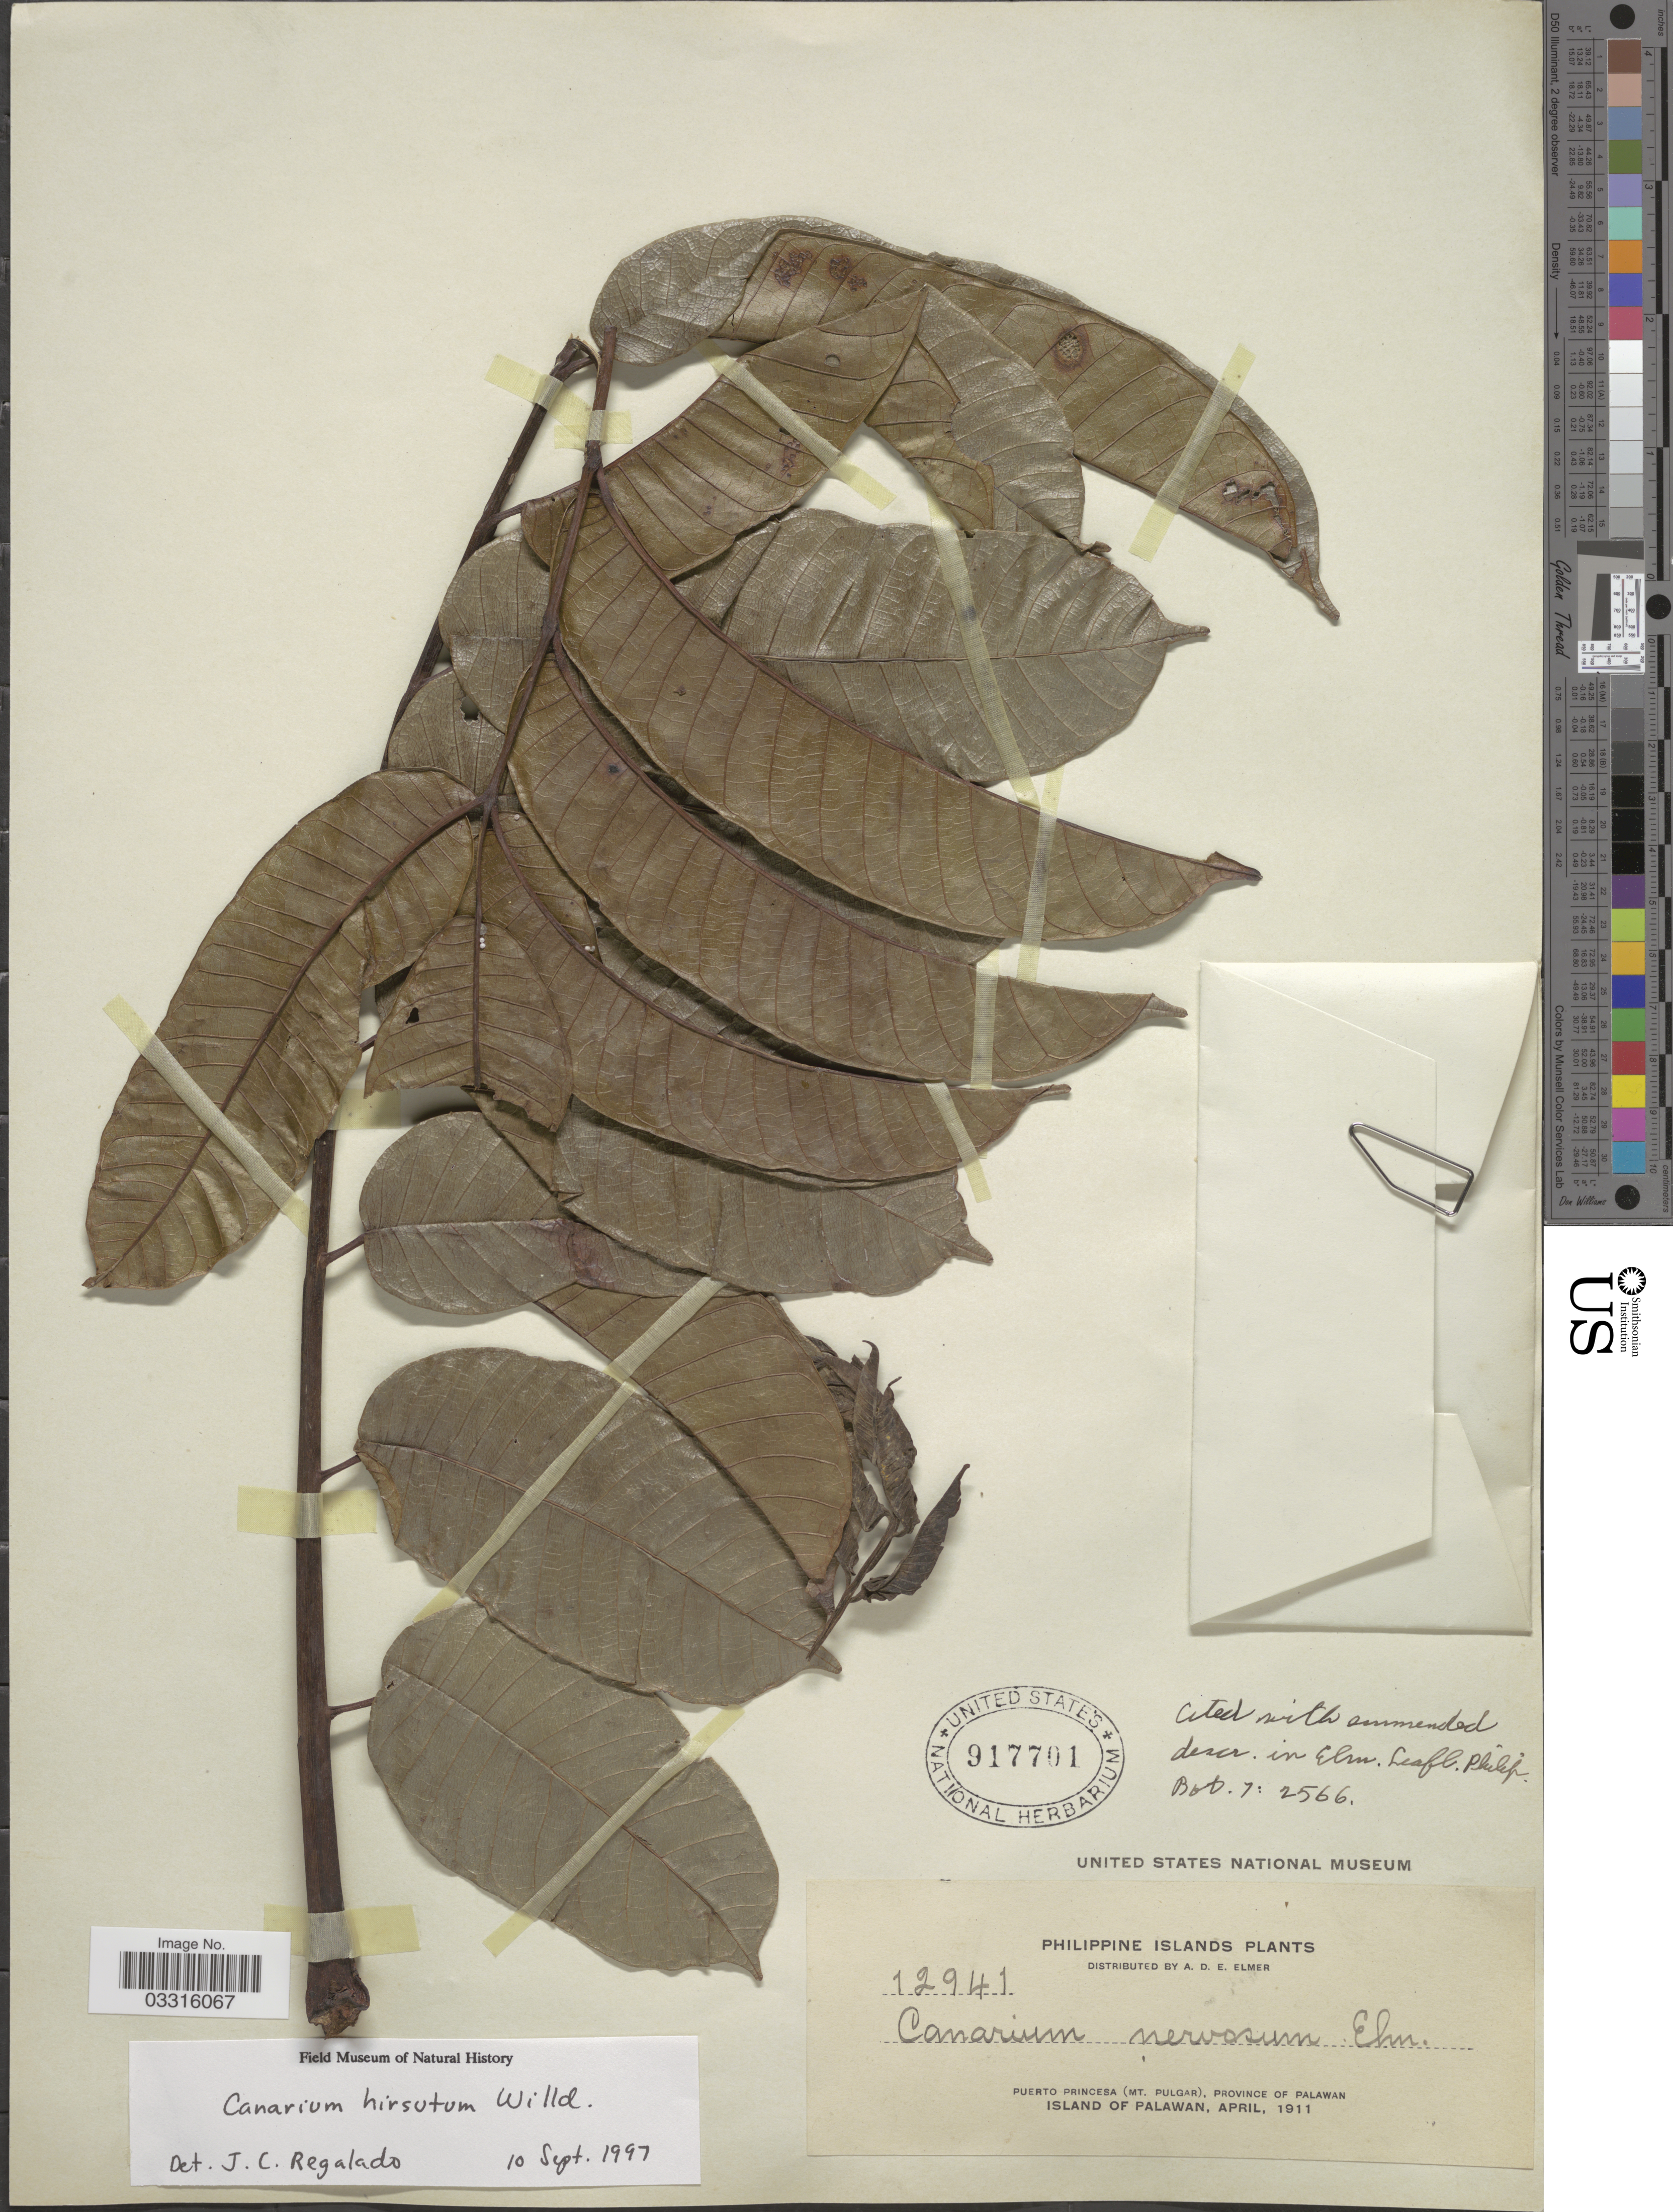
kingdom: Plantae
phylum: Tracheophyta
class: Magnoliopsida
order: Sapindales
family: Burseraceae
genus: Canarium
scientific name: Canarium hirsutum var. hirsutum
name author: Willd.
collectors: A. D. E. Elmer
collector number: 12941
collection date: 1911-04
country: Philippines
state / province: Mimaropa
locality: Puerto Princesa (Mt. Pulgar), Province of Palawan. Island of Palawan.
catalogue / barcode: US 917701